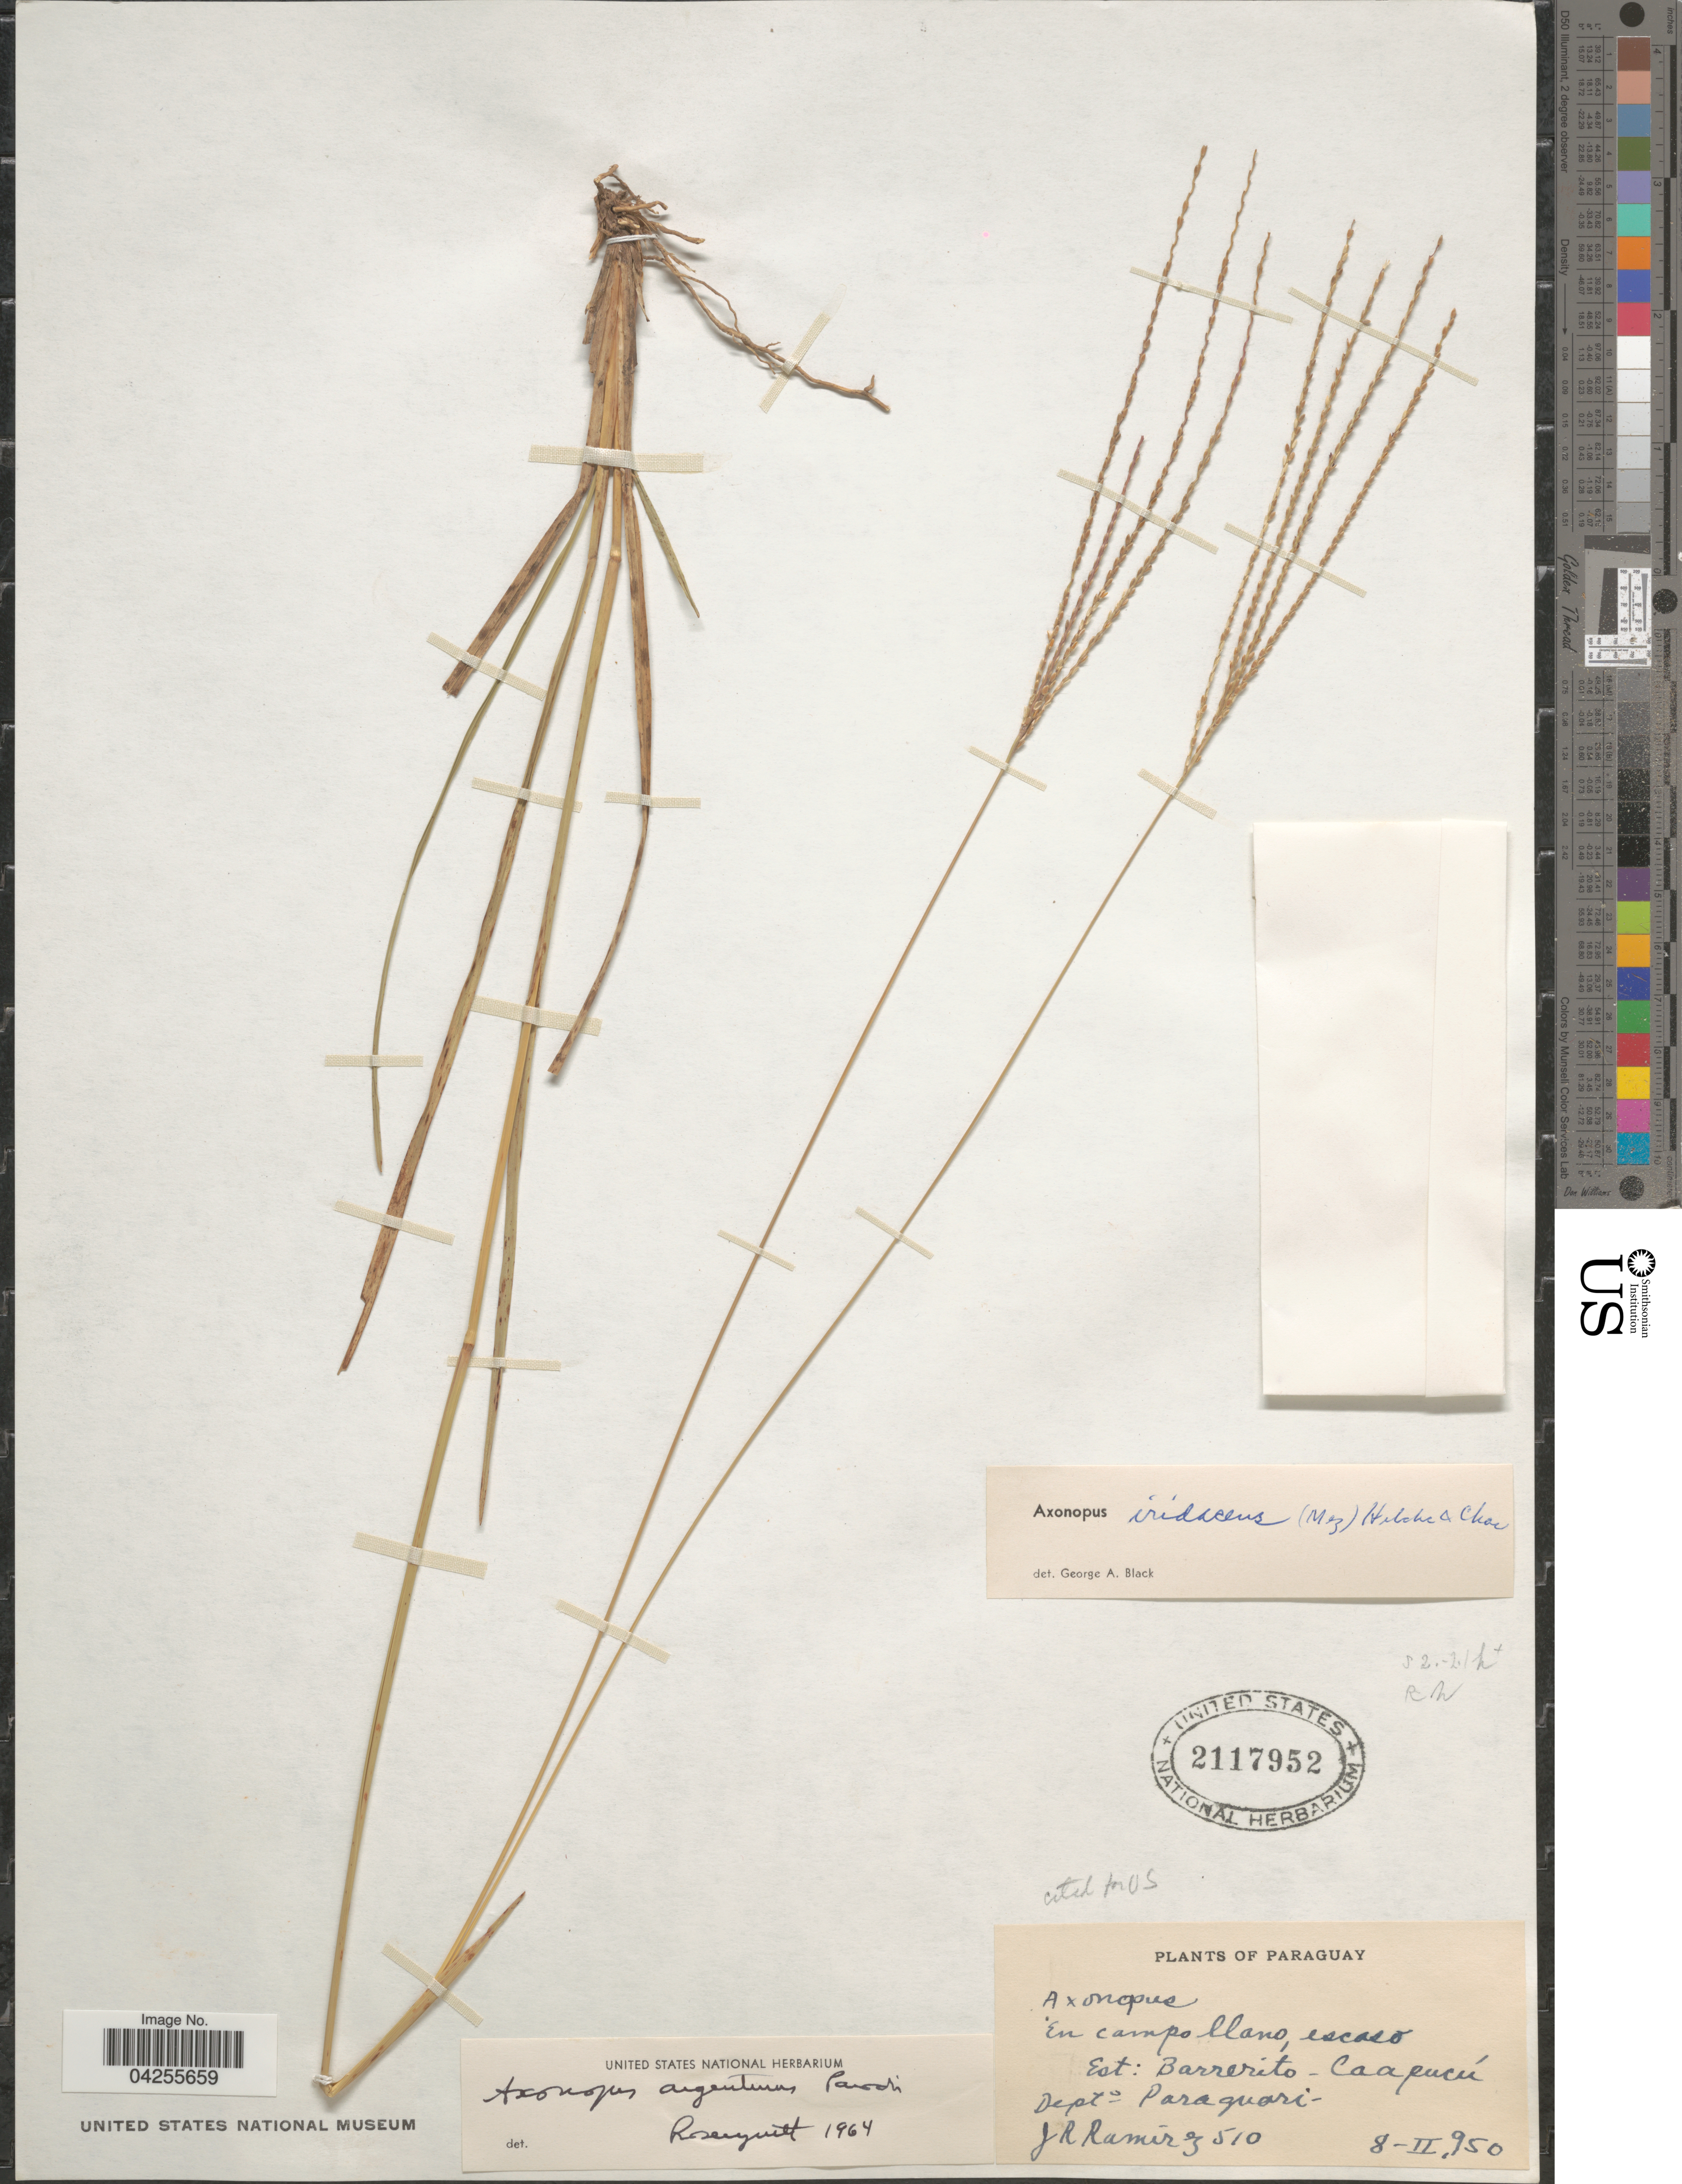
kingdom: Plantae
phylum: Tracheophyta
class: Liliopsida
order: Poales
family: Poaceae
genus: Axonopus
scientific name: Axonopus suffultus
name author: (Nees) Kuhlm.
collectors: J. Ramirez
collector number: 510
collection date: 1950-02-08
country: Paraguay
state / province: Paraguari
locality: Est.: Barrerito - Caapucú. Dept° Paraguari.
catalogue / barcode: US 2117952